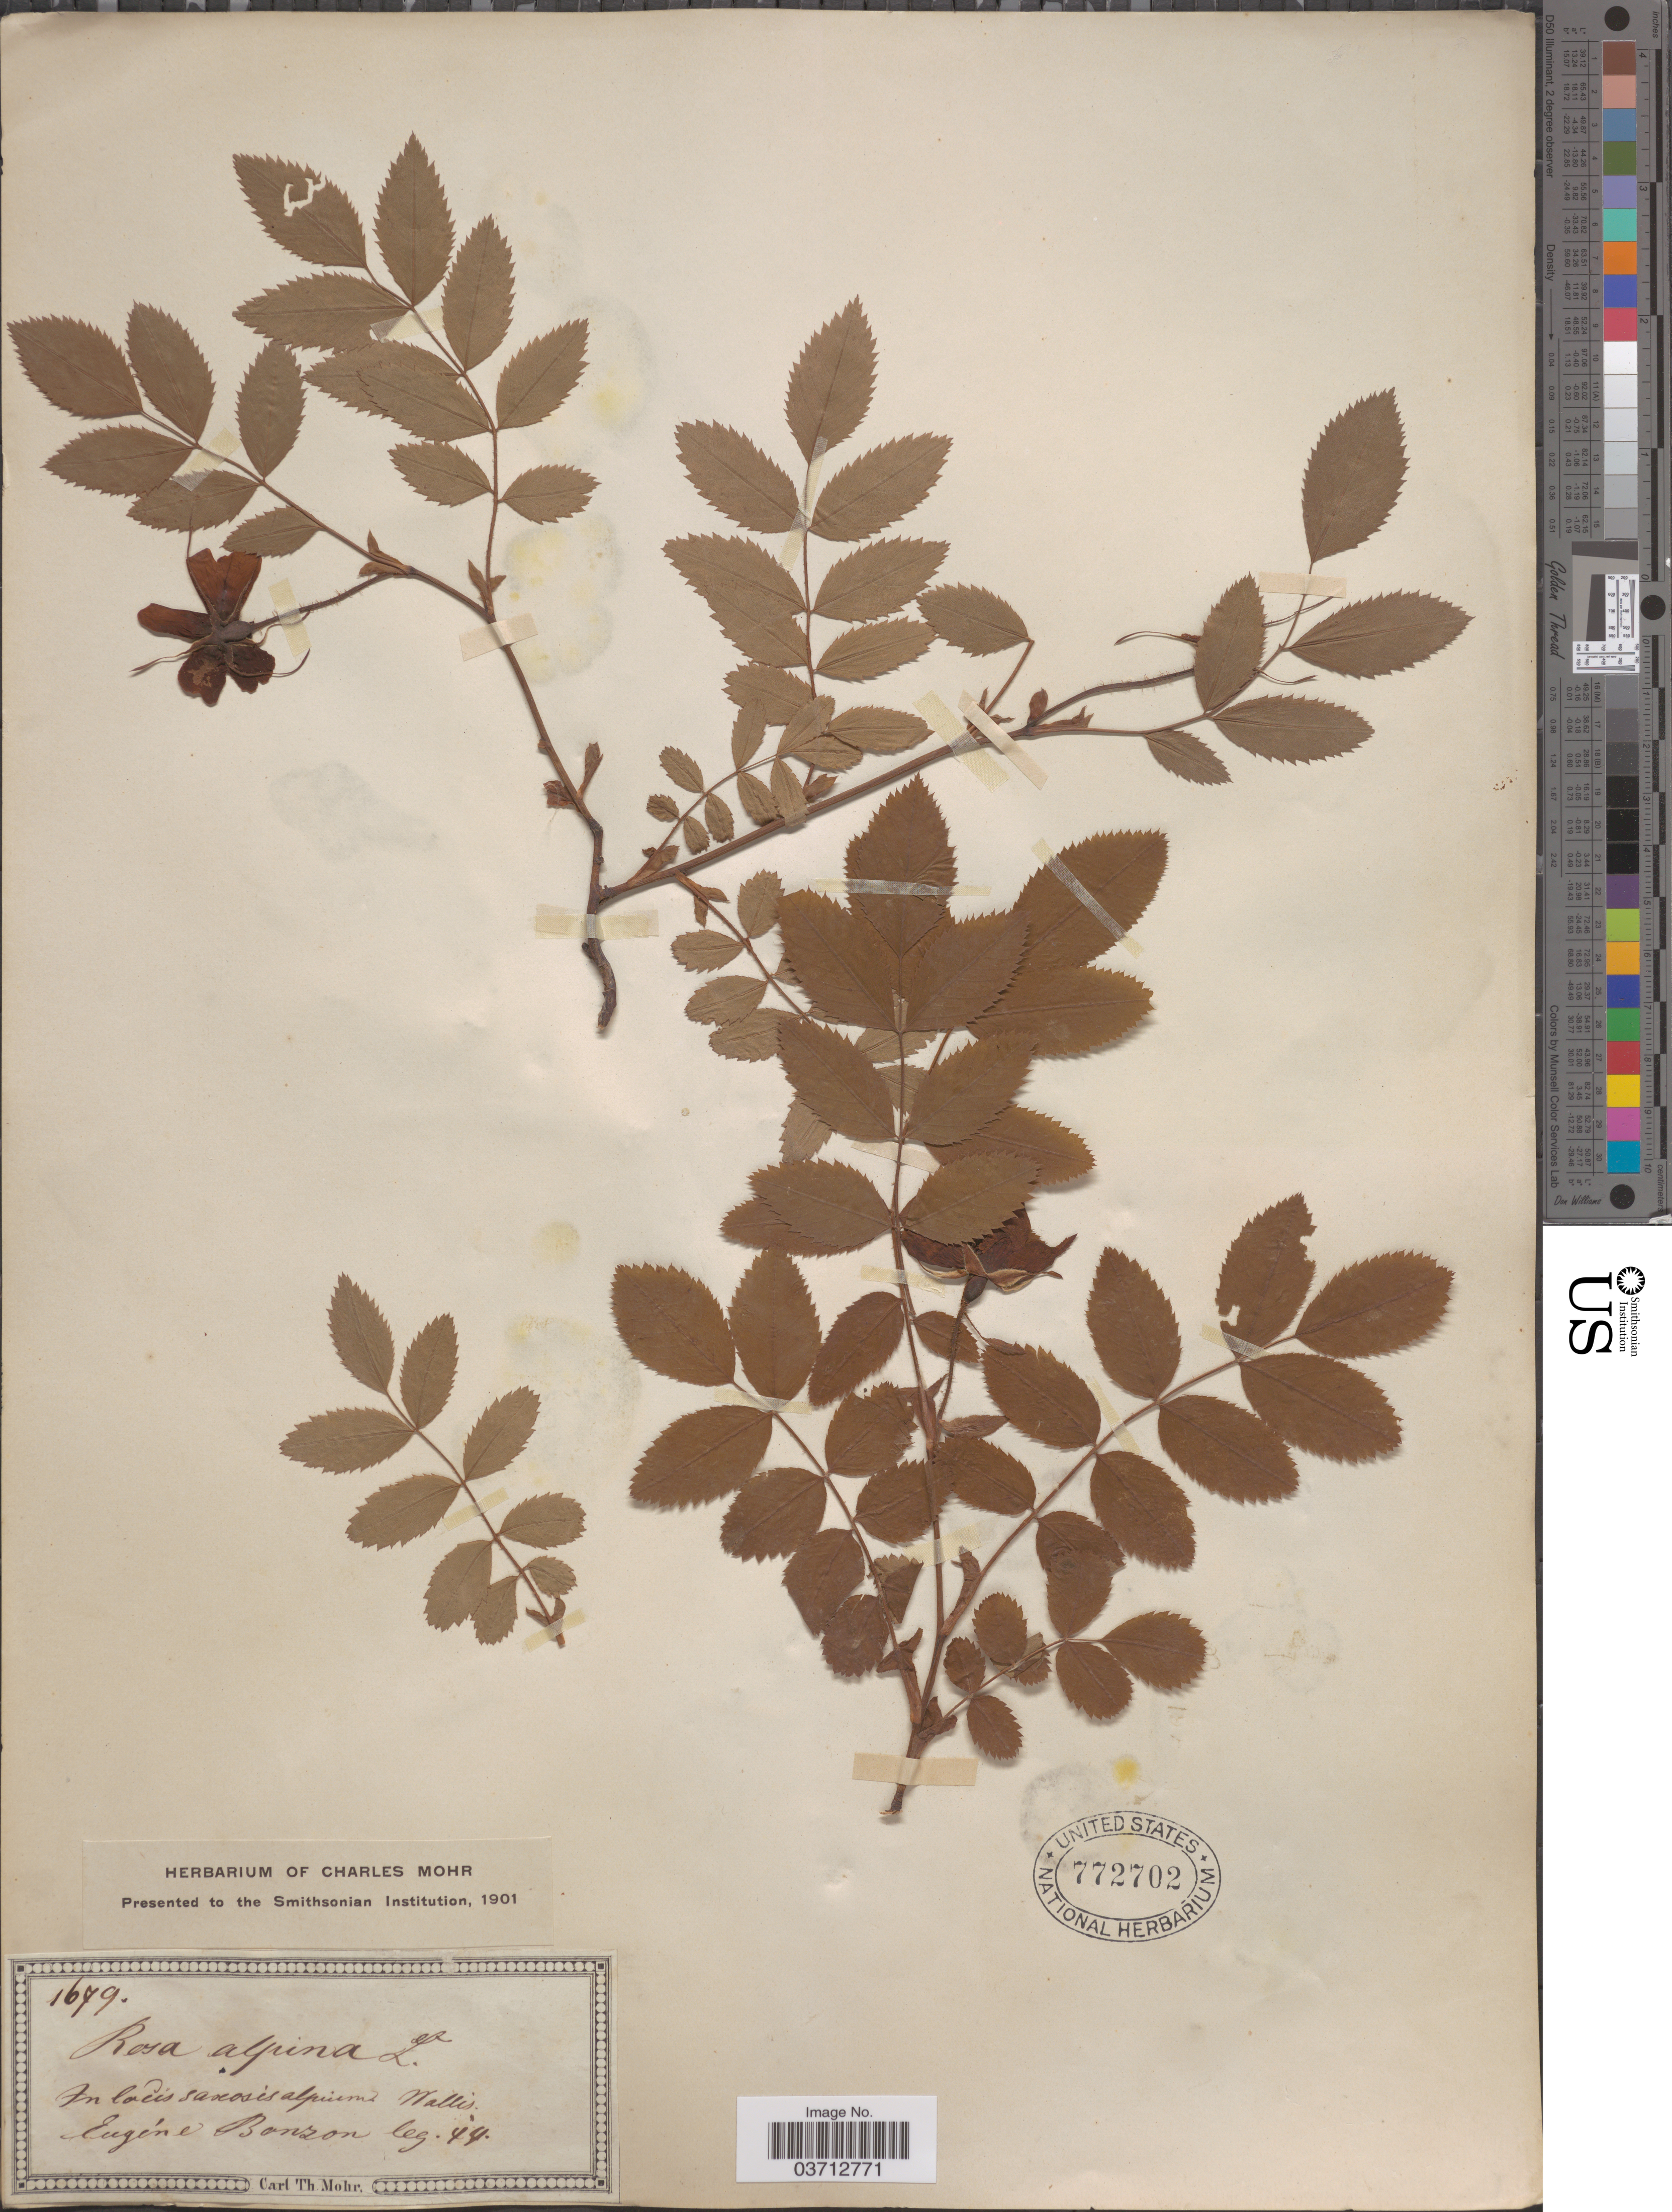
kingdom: Plantae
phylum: Tracheophyta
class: Magnoliopsida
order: Rosales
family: Rosaceae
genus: Rosa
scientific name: Rosa alpina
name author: L.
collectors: E. Bonzon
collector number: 1679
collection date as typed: Transcribed d/m/y: //44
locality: In locis saxosis alpium. Wallis. [interpreted]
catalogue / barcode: US 772702